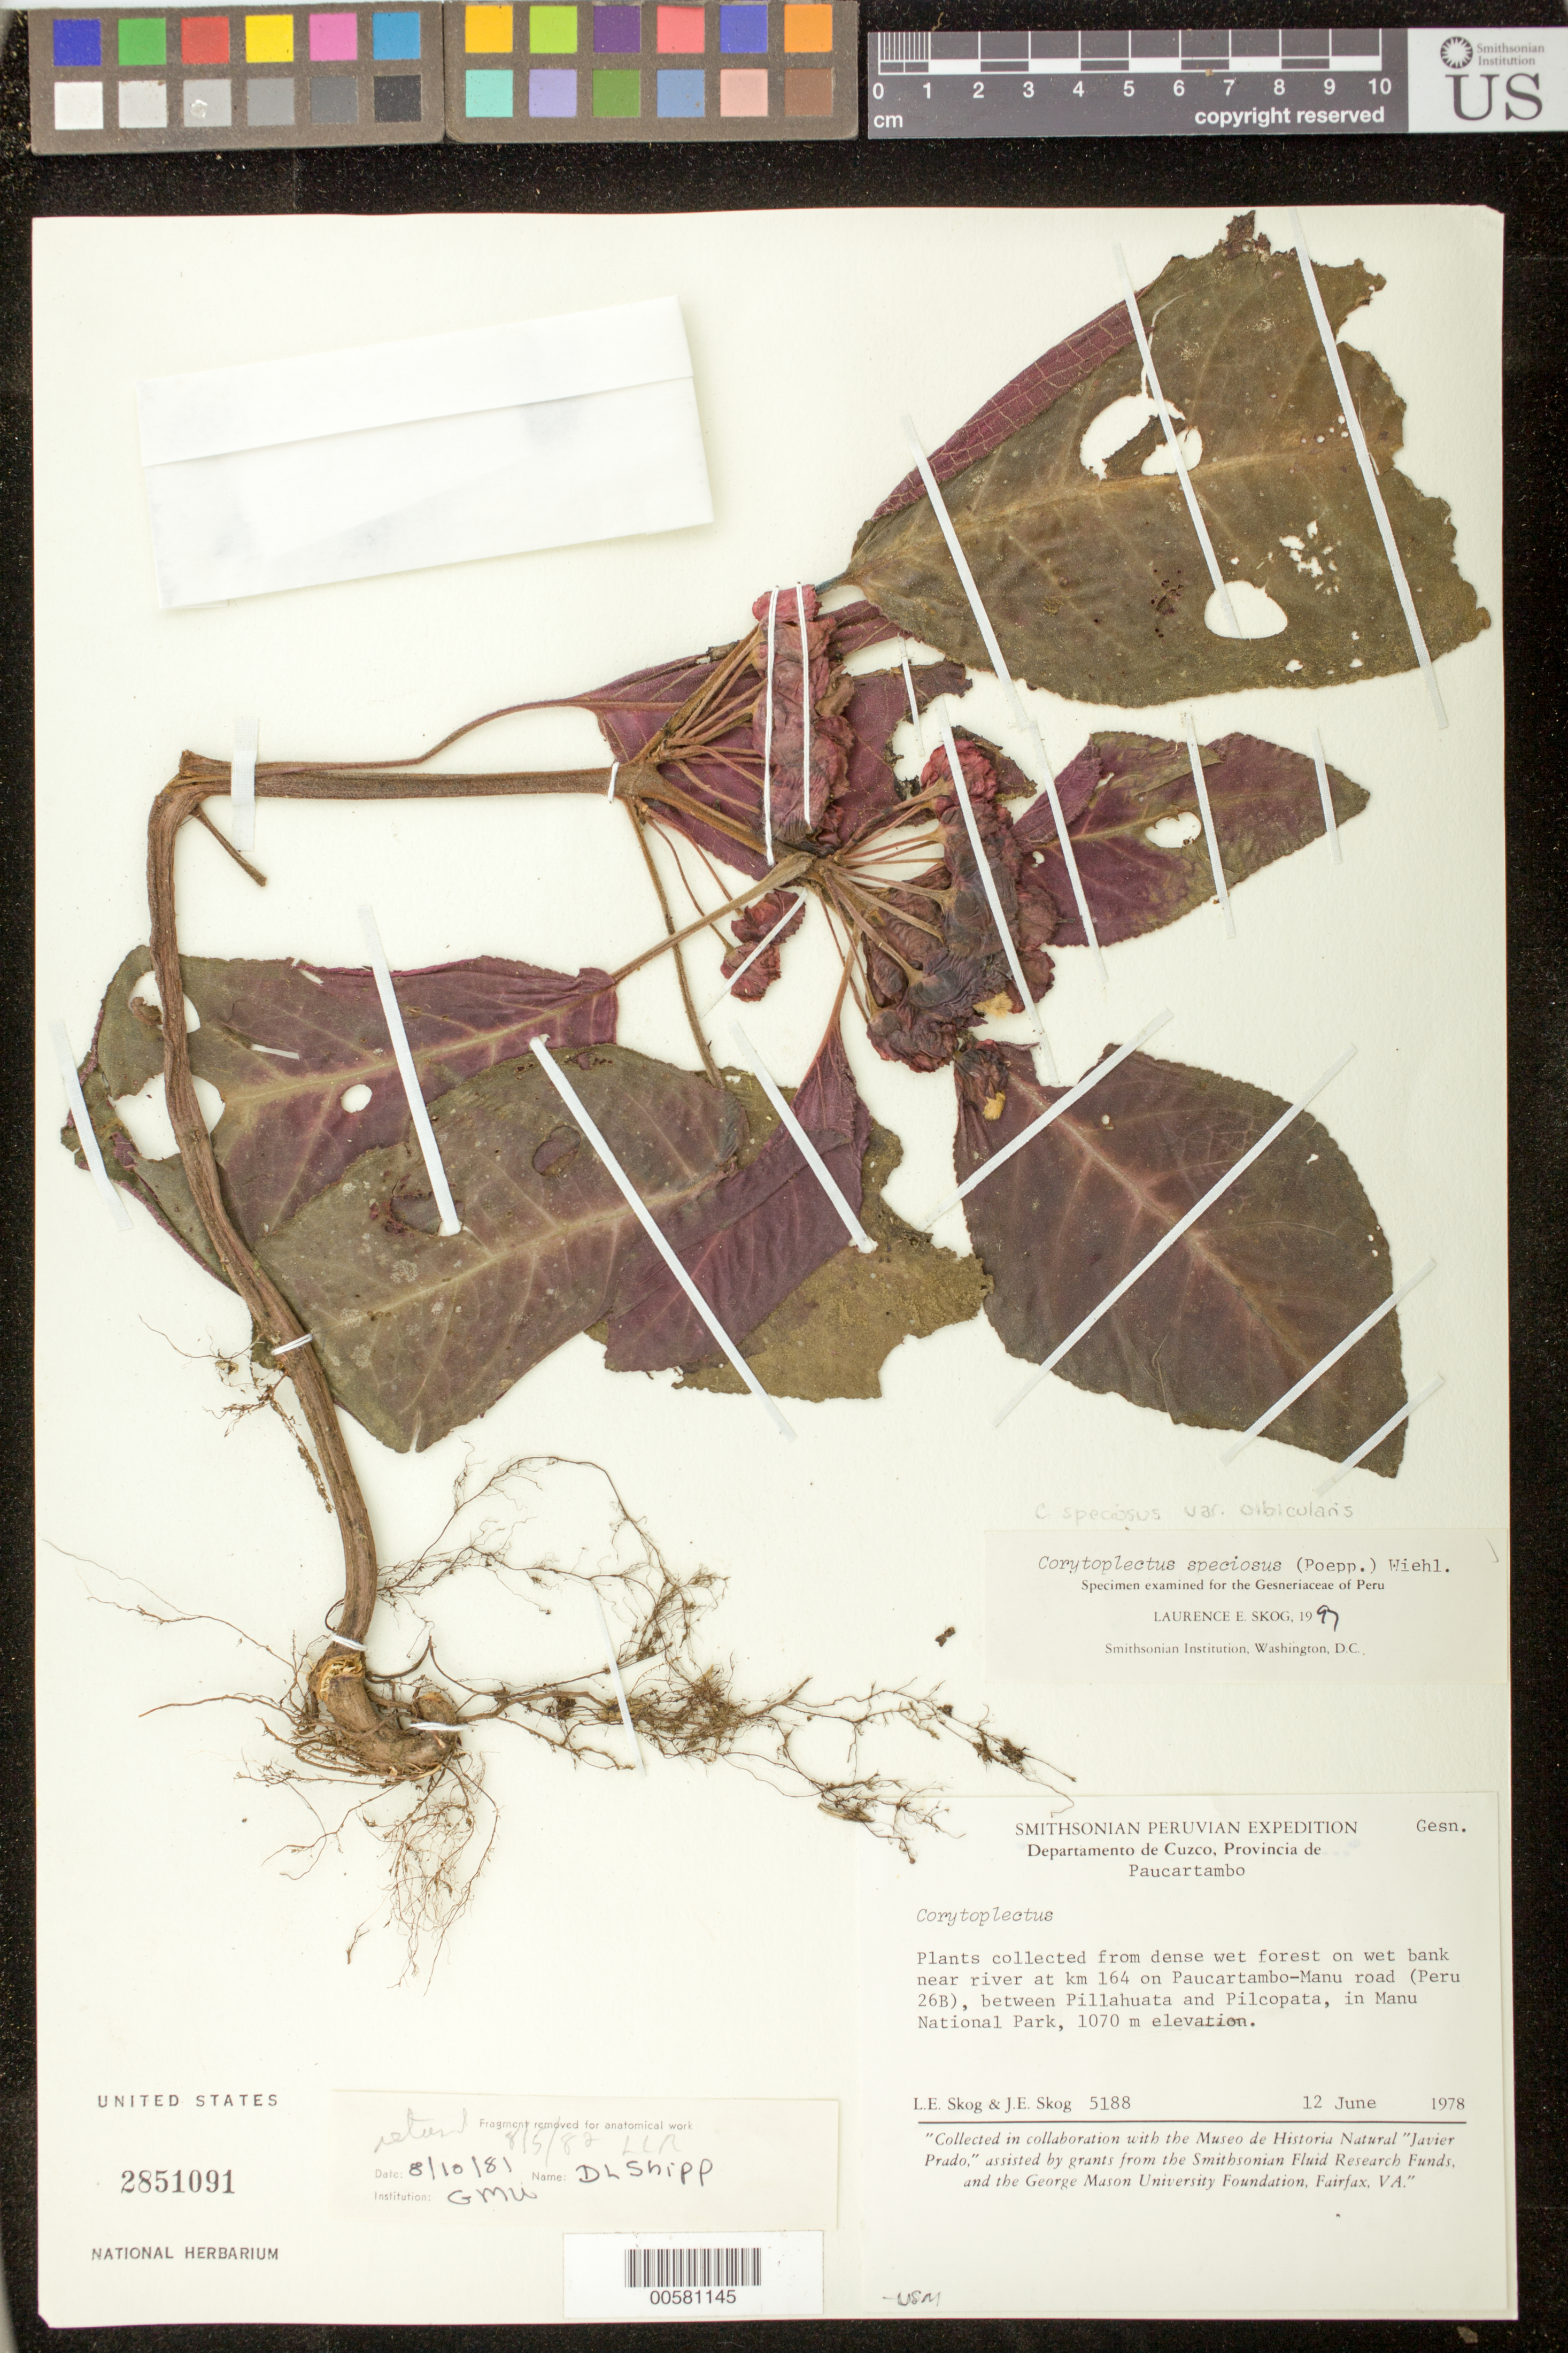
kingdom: Plantae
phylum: Tracheophyta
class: Magnoliopsida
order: Lamiales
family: Gesneriaceae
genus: Corytoplectus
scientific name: Corytoplectus speciosus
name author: (Poepp.) Wiehler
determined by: Skog, Laurence E.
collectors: L. E. Skog & J. E. Skog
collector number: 5188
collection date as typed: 12 Jun 1978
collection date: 1978-06-12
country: Peru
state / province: Cusco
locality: Prov. Paucartambo; at km 164 on Paucartambo - Manu road (Peru 26B), between Pillahuata and Pilcopata, in Manu National Park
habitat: Dense wet forest on wet bank near river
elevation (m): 1070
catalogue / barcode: US 2851091